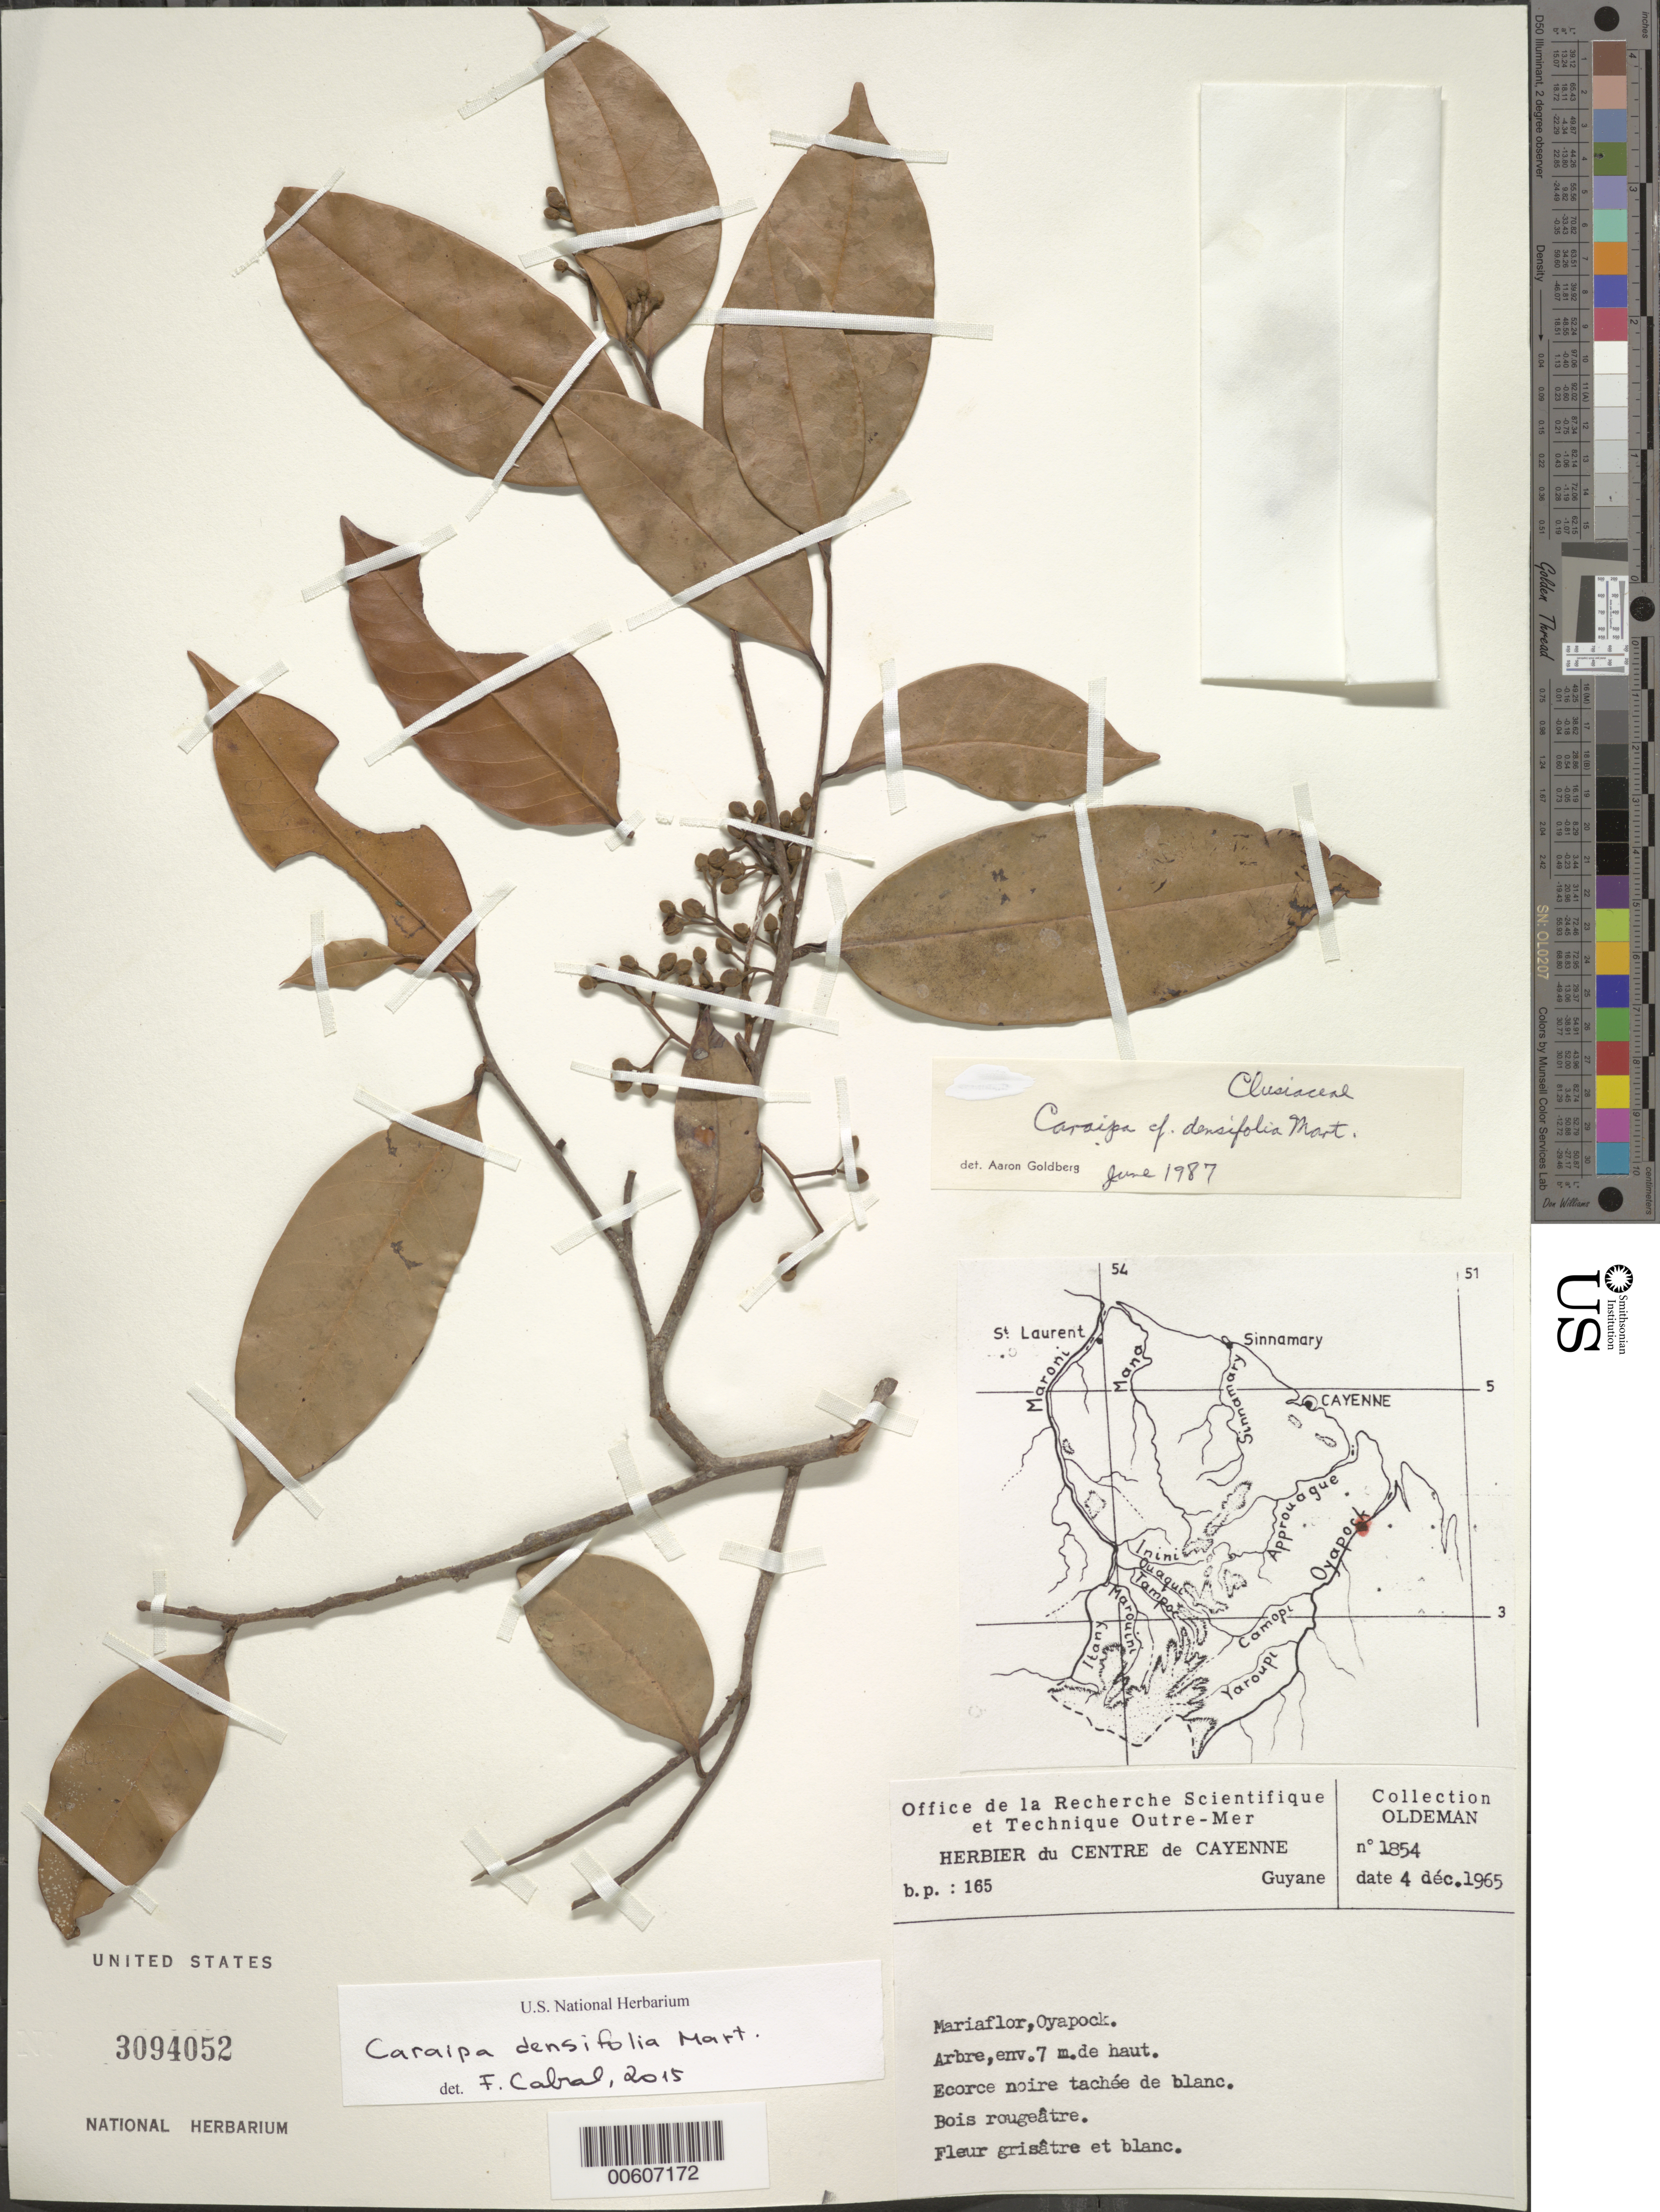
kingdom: Plantae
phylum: Tracheophyta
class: Magnoliopsida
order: Malpighiales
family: Calophyllaceae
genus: Caraipa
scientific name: Caraipa densifolia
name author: Mart.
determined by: Cabral, F. N.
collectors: R. Oldeman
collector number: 1854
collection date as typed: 4-Dec-65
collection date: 1965-12-04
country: French Guiana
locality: Mariaflor, Oyapock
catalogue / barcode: US 3094052